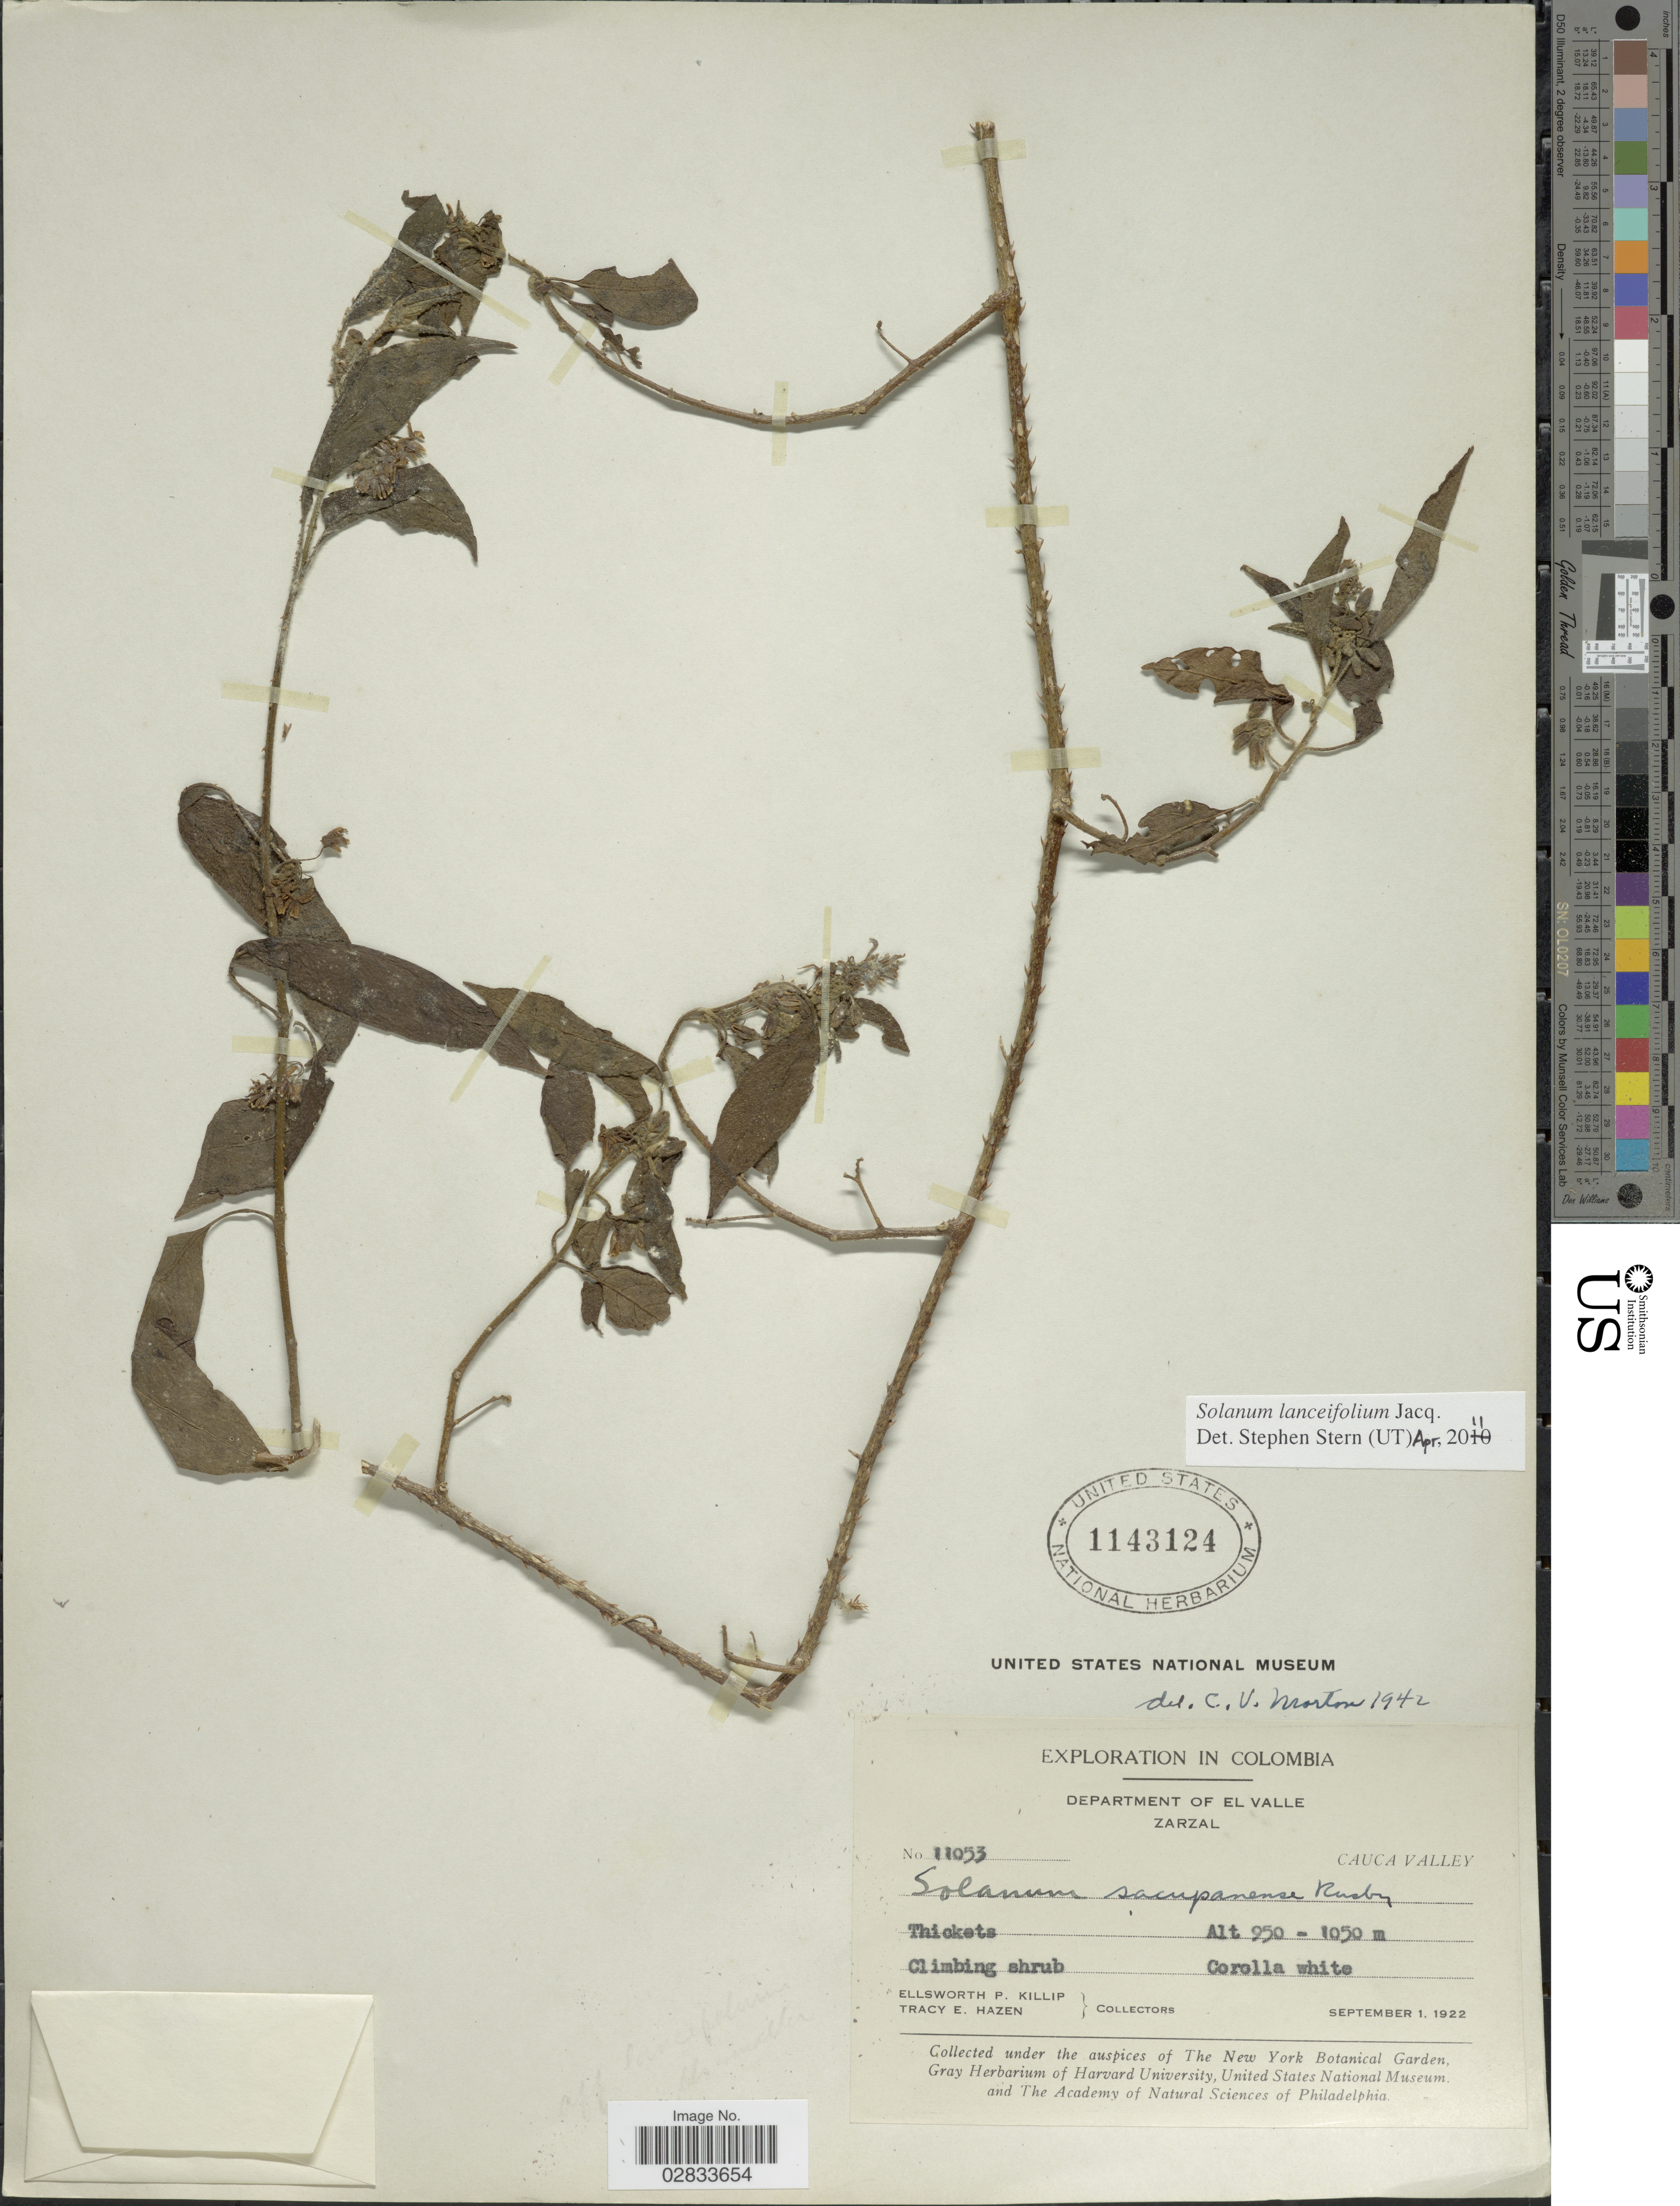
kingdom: Plantae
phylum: Tracheophyta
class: Magnoliopsida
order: Solanales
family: Solanaceae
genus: Solanum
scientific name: Solanum lanceifolium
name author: Jacq.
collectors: E. P. Killip & T. E. Hazen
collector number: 11053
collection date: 1922-09-01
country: Colombia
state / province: Valle del Cauca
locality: Department of El Valle, Zarzal, Cauca Valley.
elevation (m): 950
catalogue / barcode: US 1143124